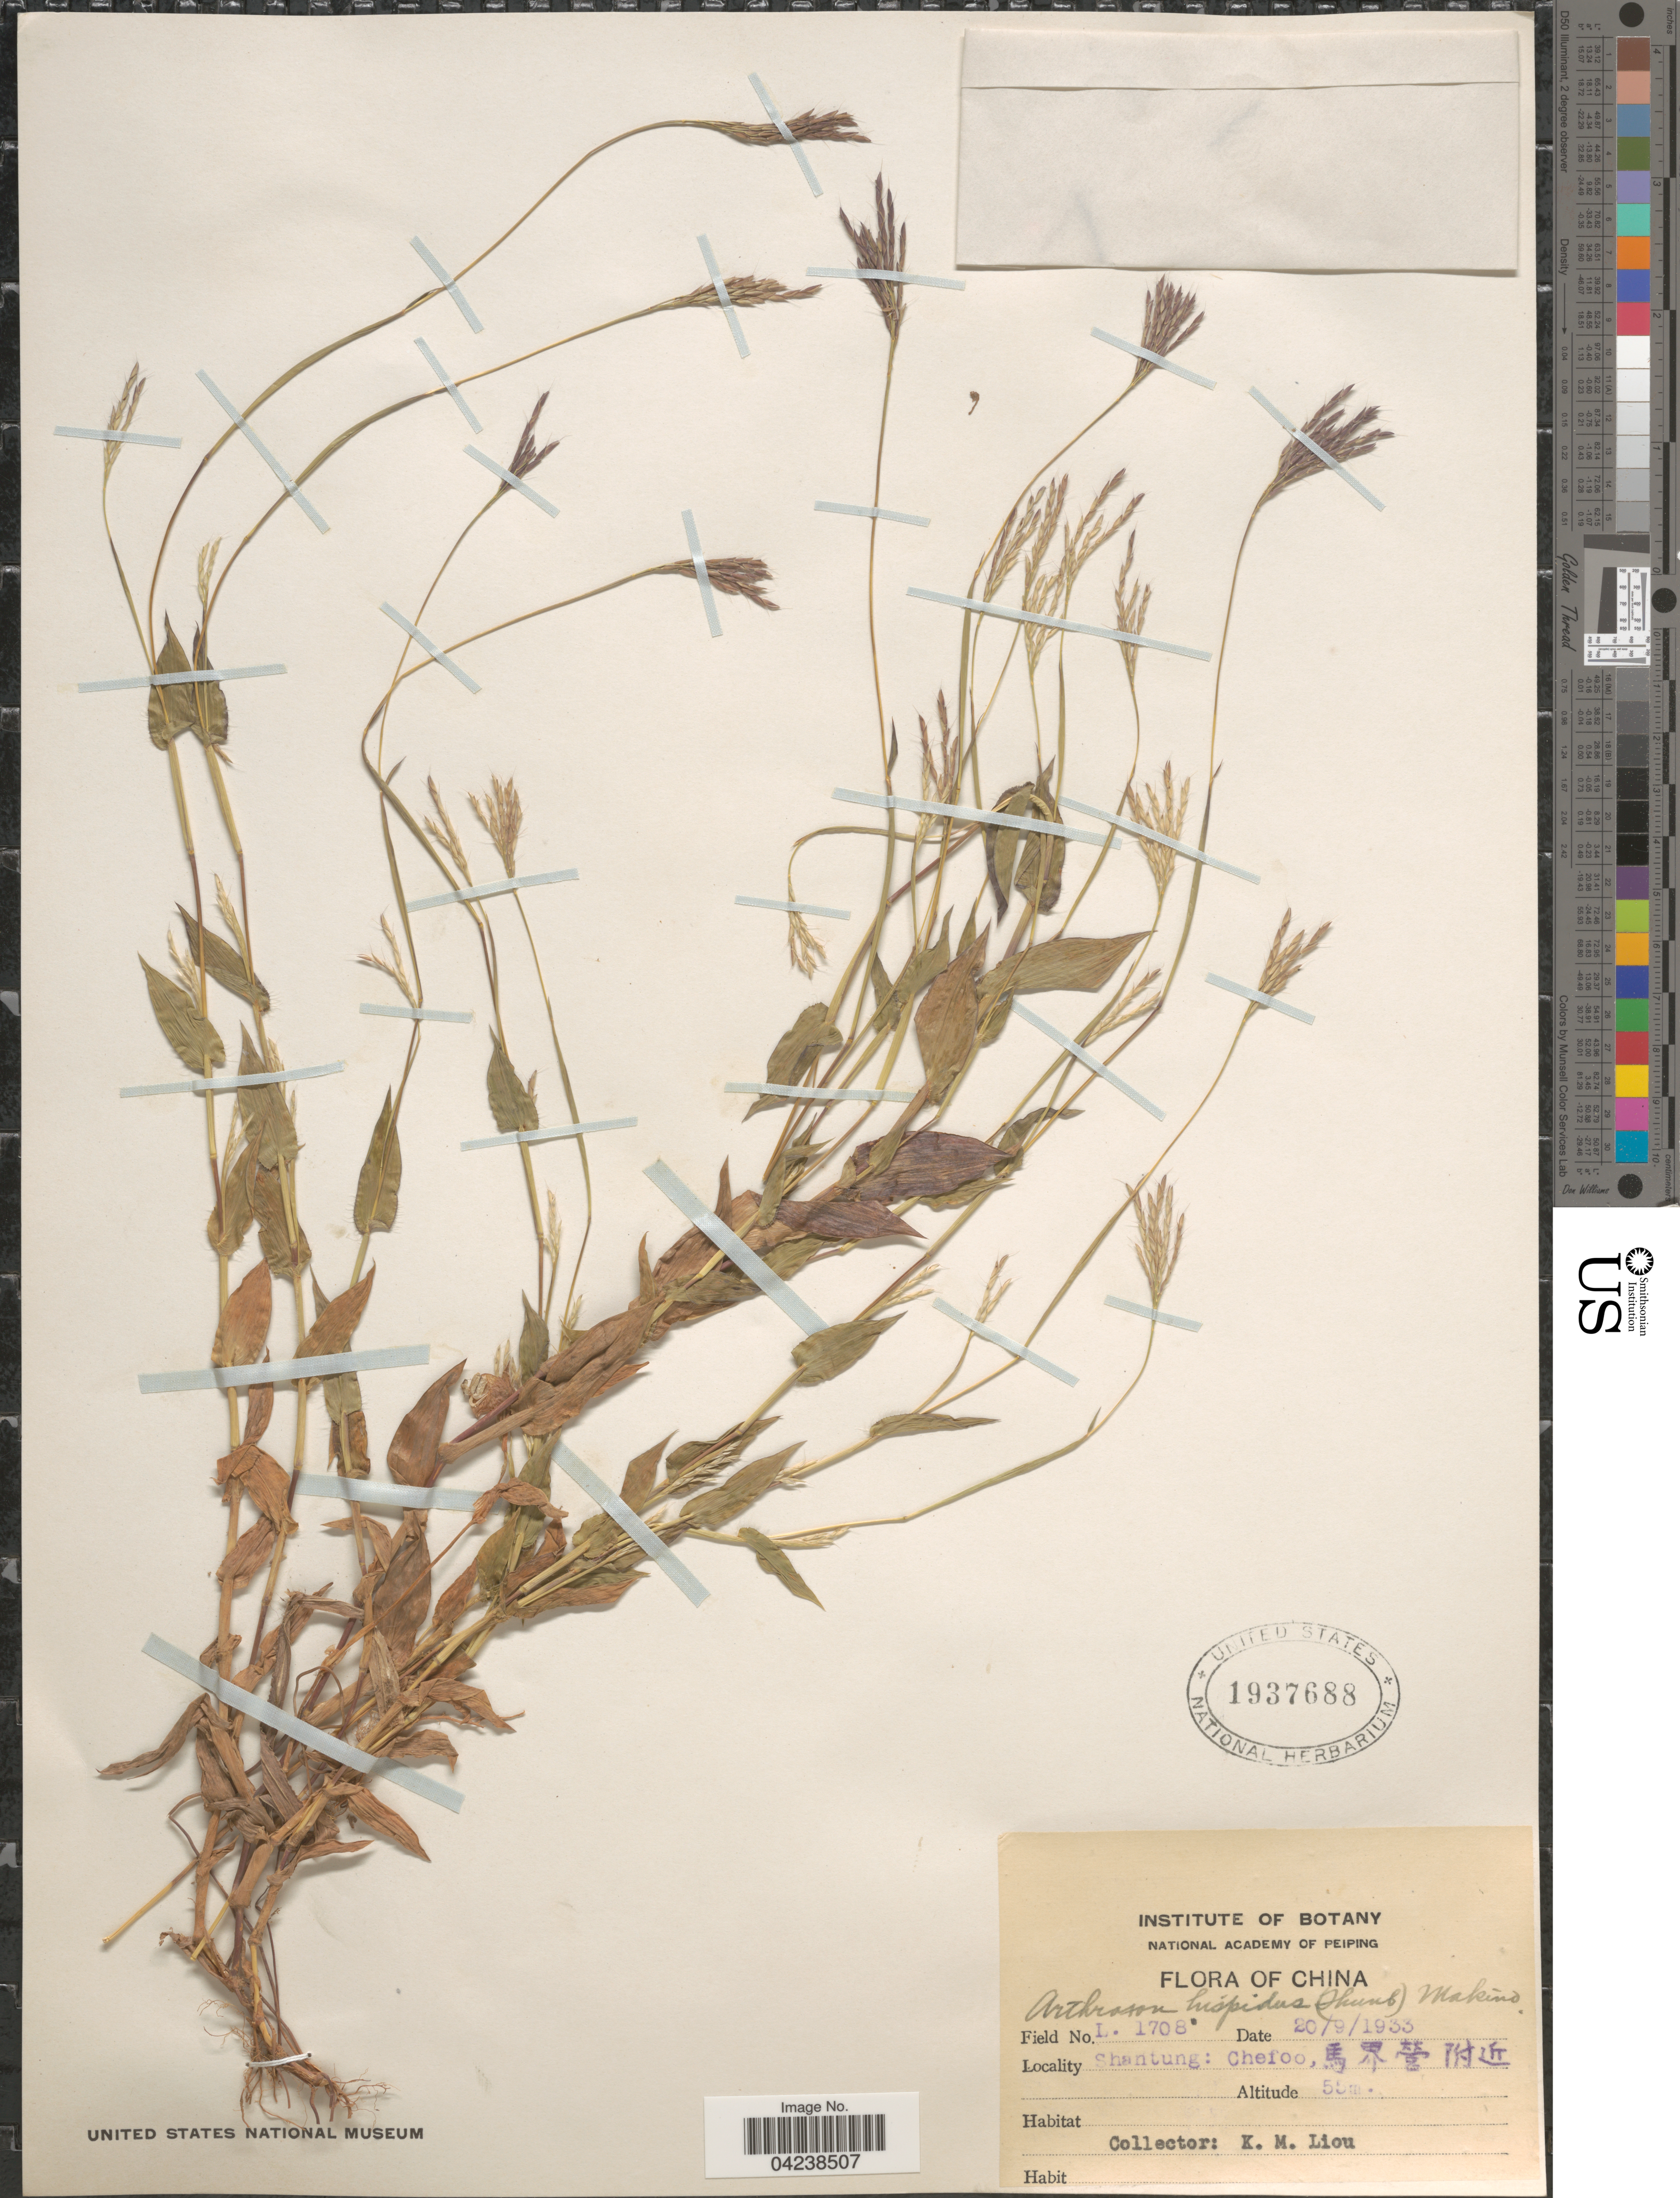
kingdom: Plantae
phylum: Tracheophyta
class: Liliopsida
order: Poales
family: Poaceae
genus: Arthraxon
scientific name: Arthraxon hispidus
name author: (Thunb.) Makino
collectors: K. M. Liou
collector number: L1708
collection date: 1933-09-20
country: China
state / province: Shandong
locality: Shantung: Chefoo, X.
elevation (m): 55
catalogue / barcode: US 1937688